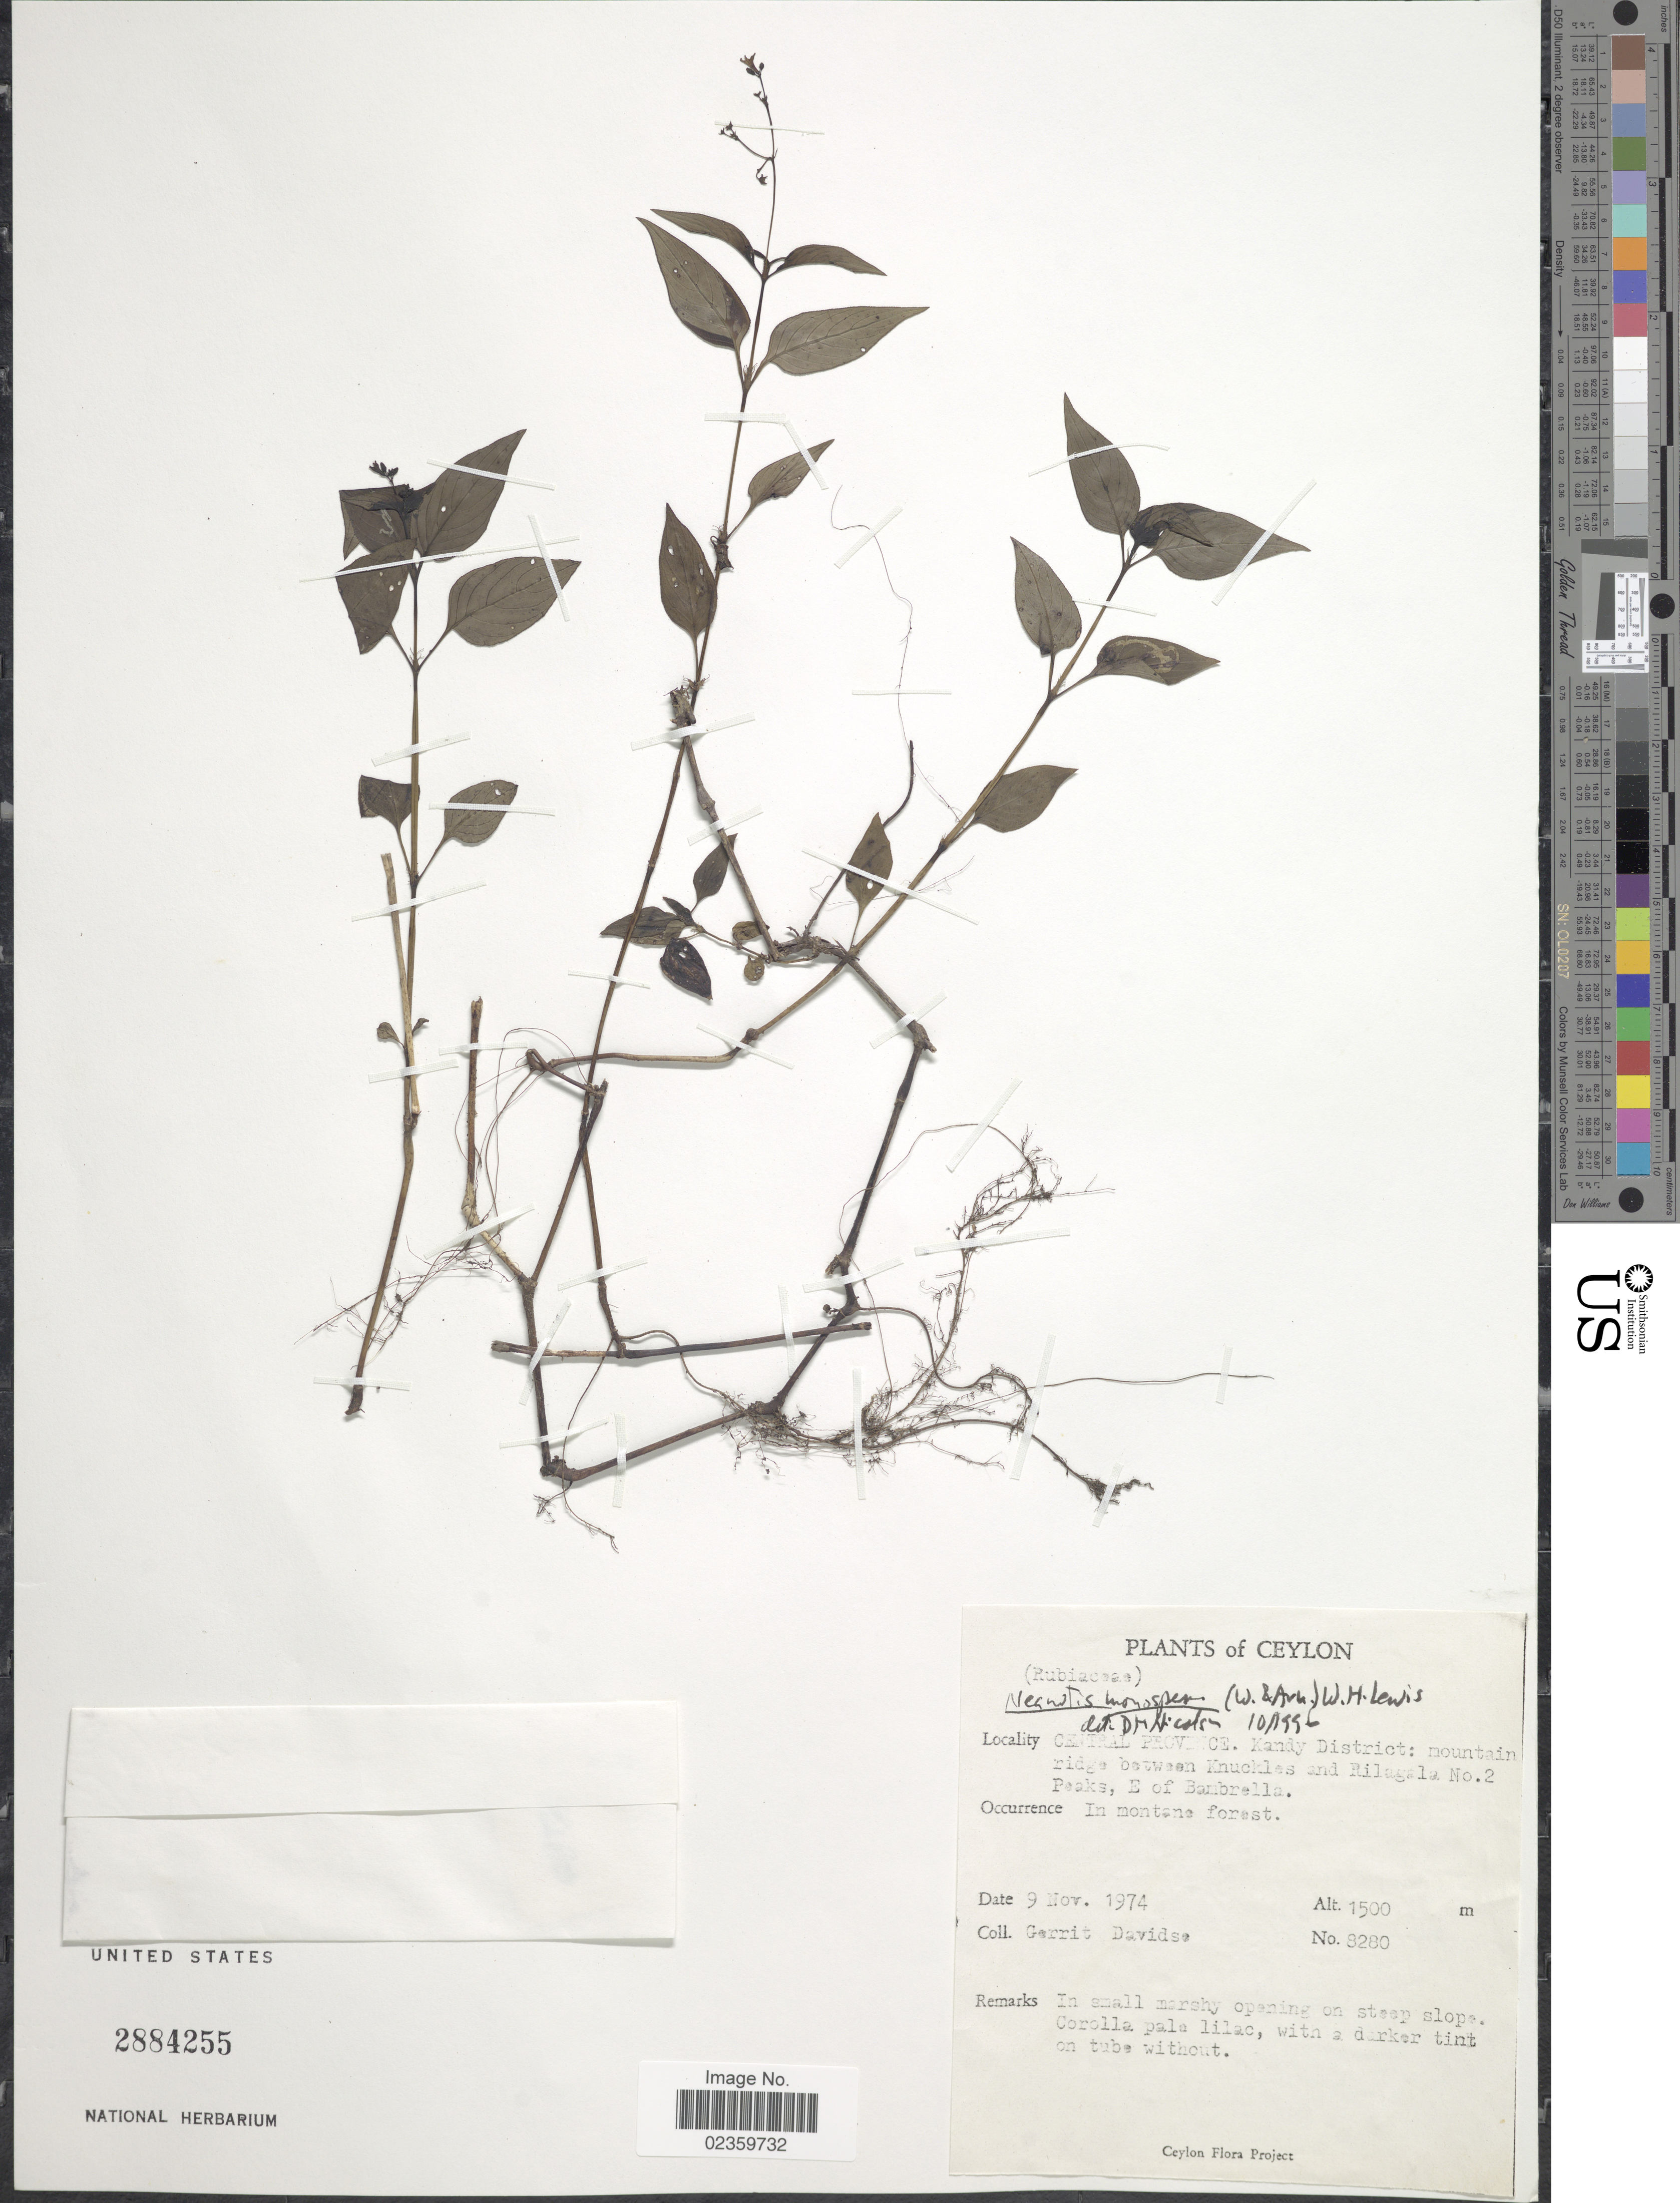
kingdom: Plantae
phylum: Tracheophyta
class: Magnoliopsida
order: Gentianales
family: Rubiaceae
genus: Neanotis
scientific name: Neanotis monosperma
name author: (Wight & Arn.) W.H. Lewis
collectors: G. Davidse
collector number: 8280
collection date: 1974-11-09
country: Sri Lanka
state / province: Central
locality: Ceylon, Central Province, Kandy District: mountain ridge between Knuckles and Rilagala No. 2 Peaks, E of Bambrella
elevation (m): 1500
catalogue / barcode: US 2884255